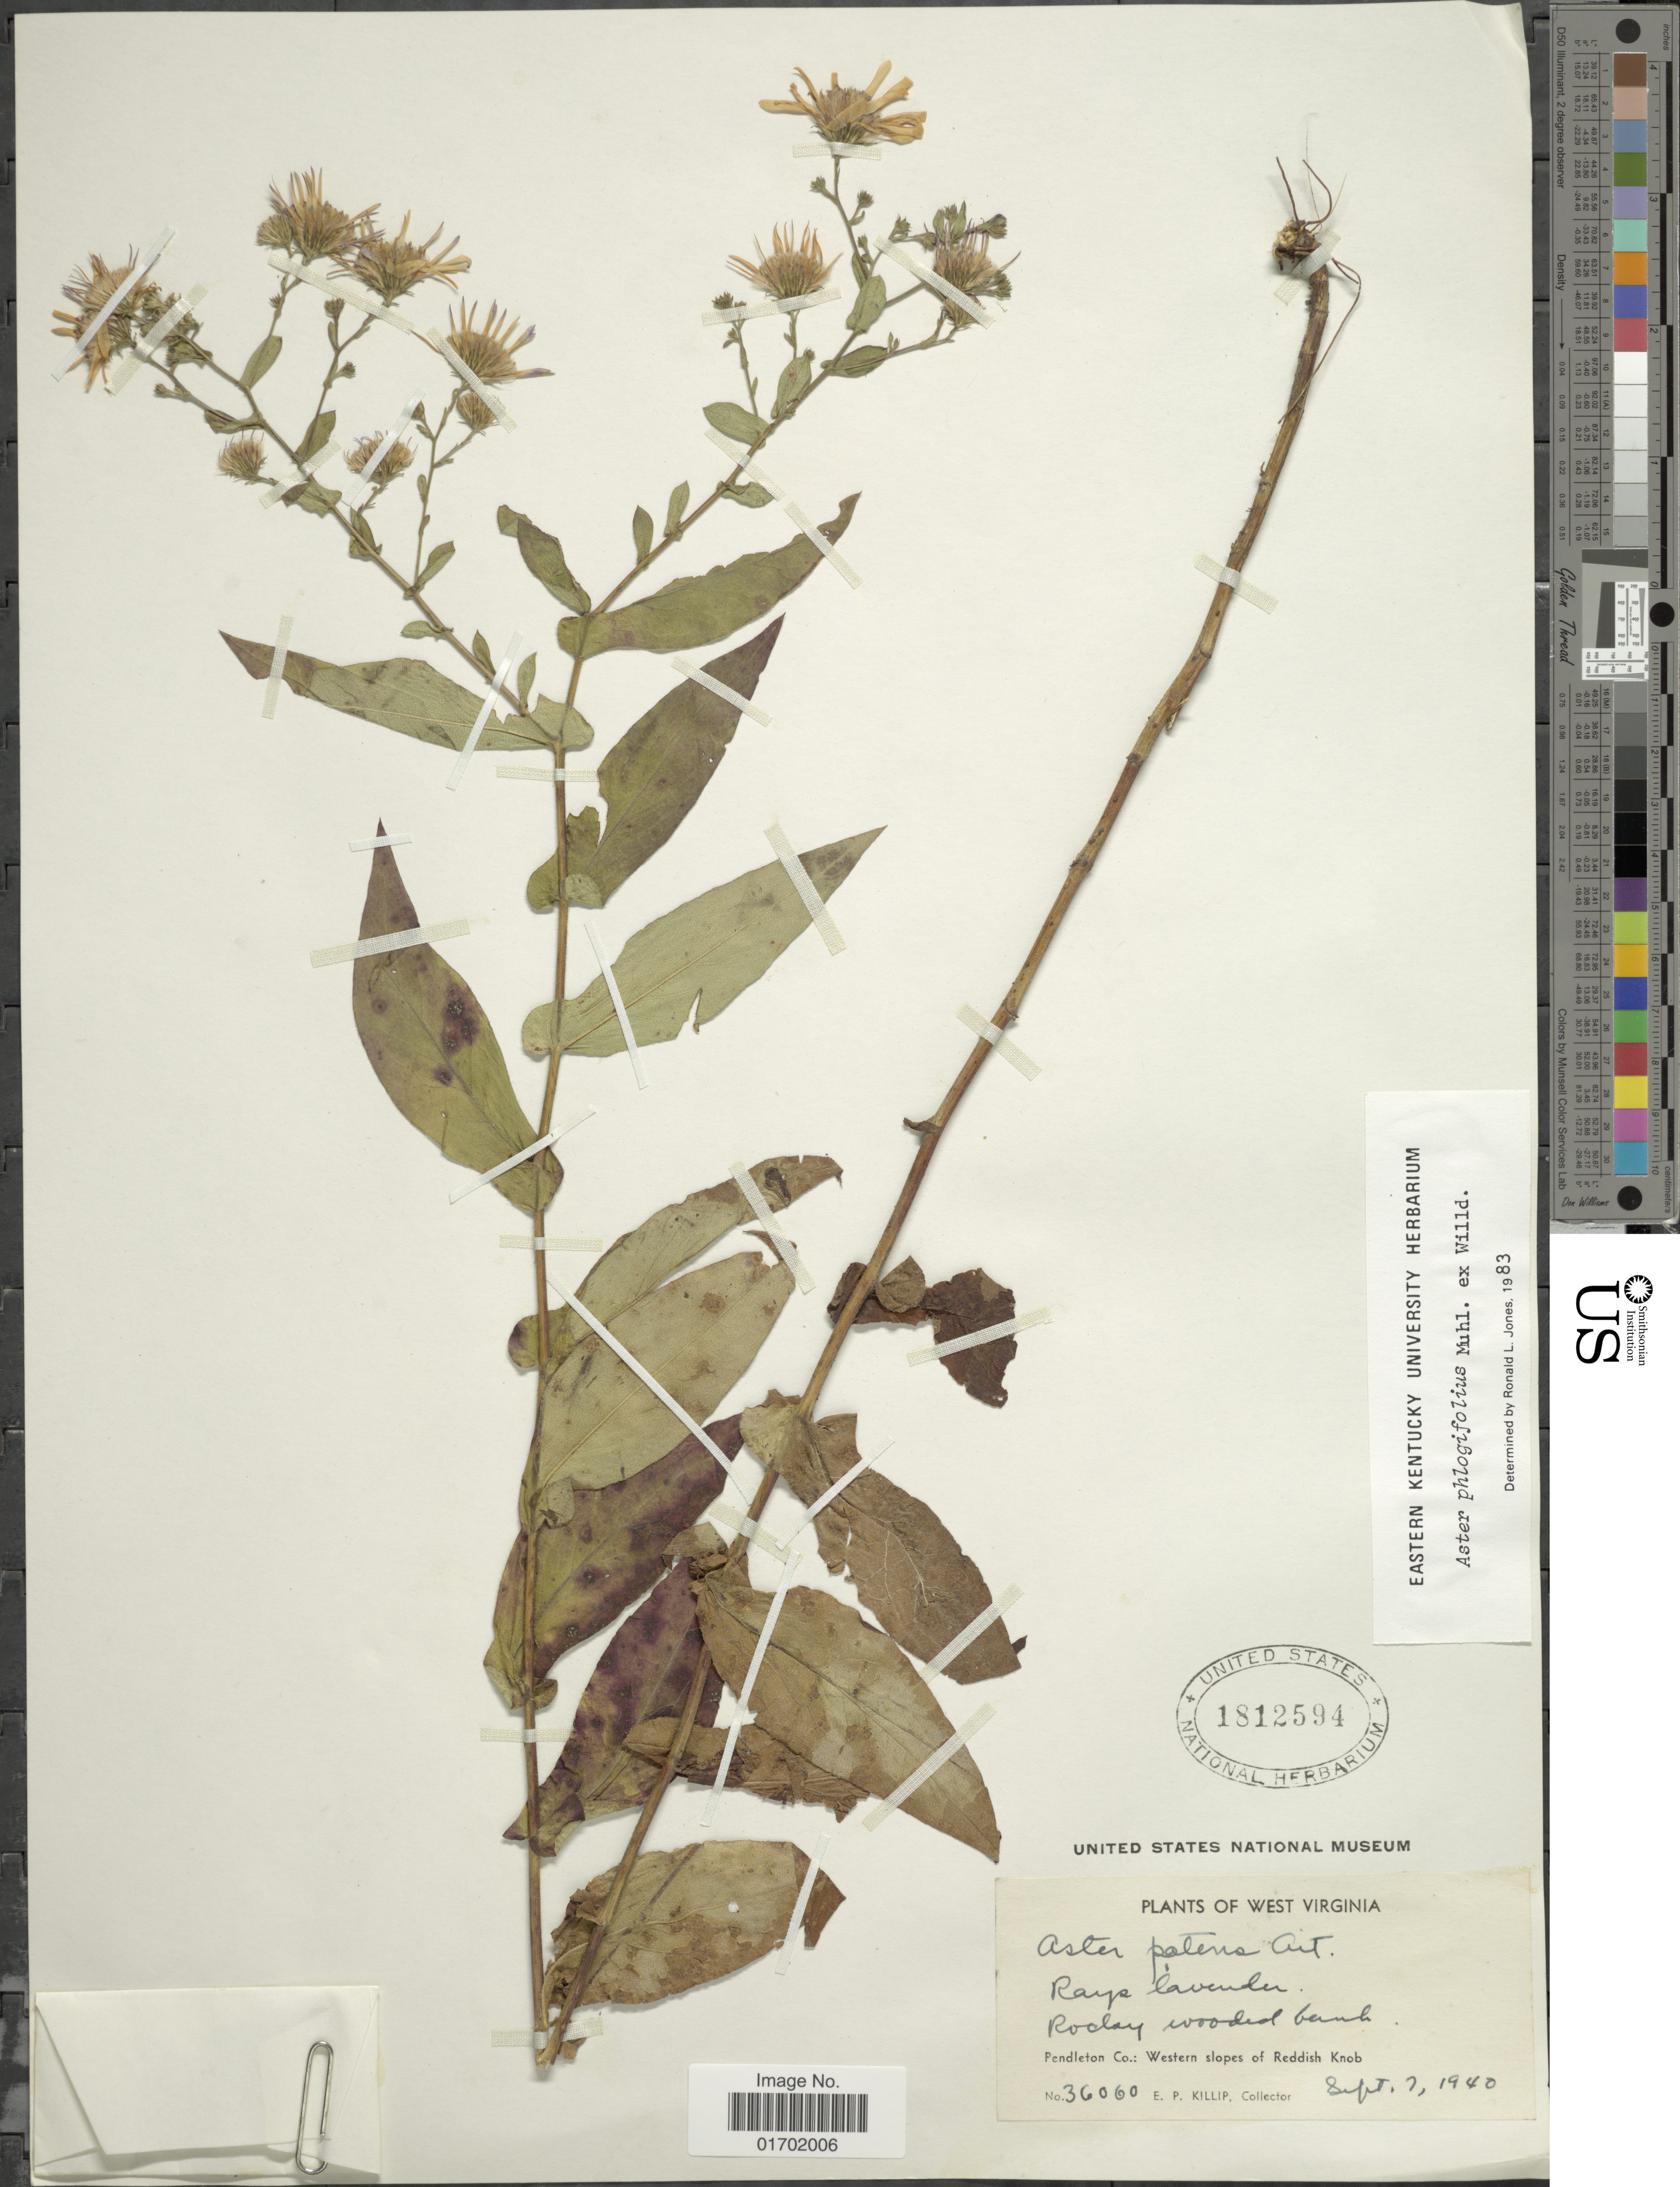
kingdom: Plantae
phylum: Tracheophyta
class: Magnoliopsida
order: Asterales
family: Asteraceae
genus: Symphyotrichum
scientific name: Symphyotrichum phlogifolium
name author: (Muhl. ex Willd.) G.L. Nesom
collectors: E. P. Killip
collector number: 36060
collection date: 1940-09-07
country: United States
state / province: West Virginia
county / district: Pendleton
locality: Pendleton Co., Western slopes of Reddish Knob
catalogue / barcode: US 1812594